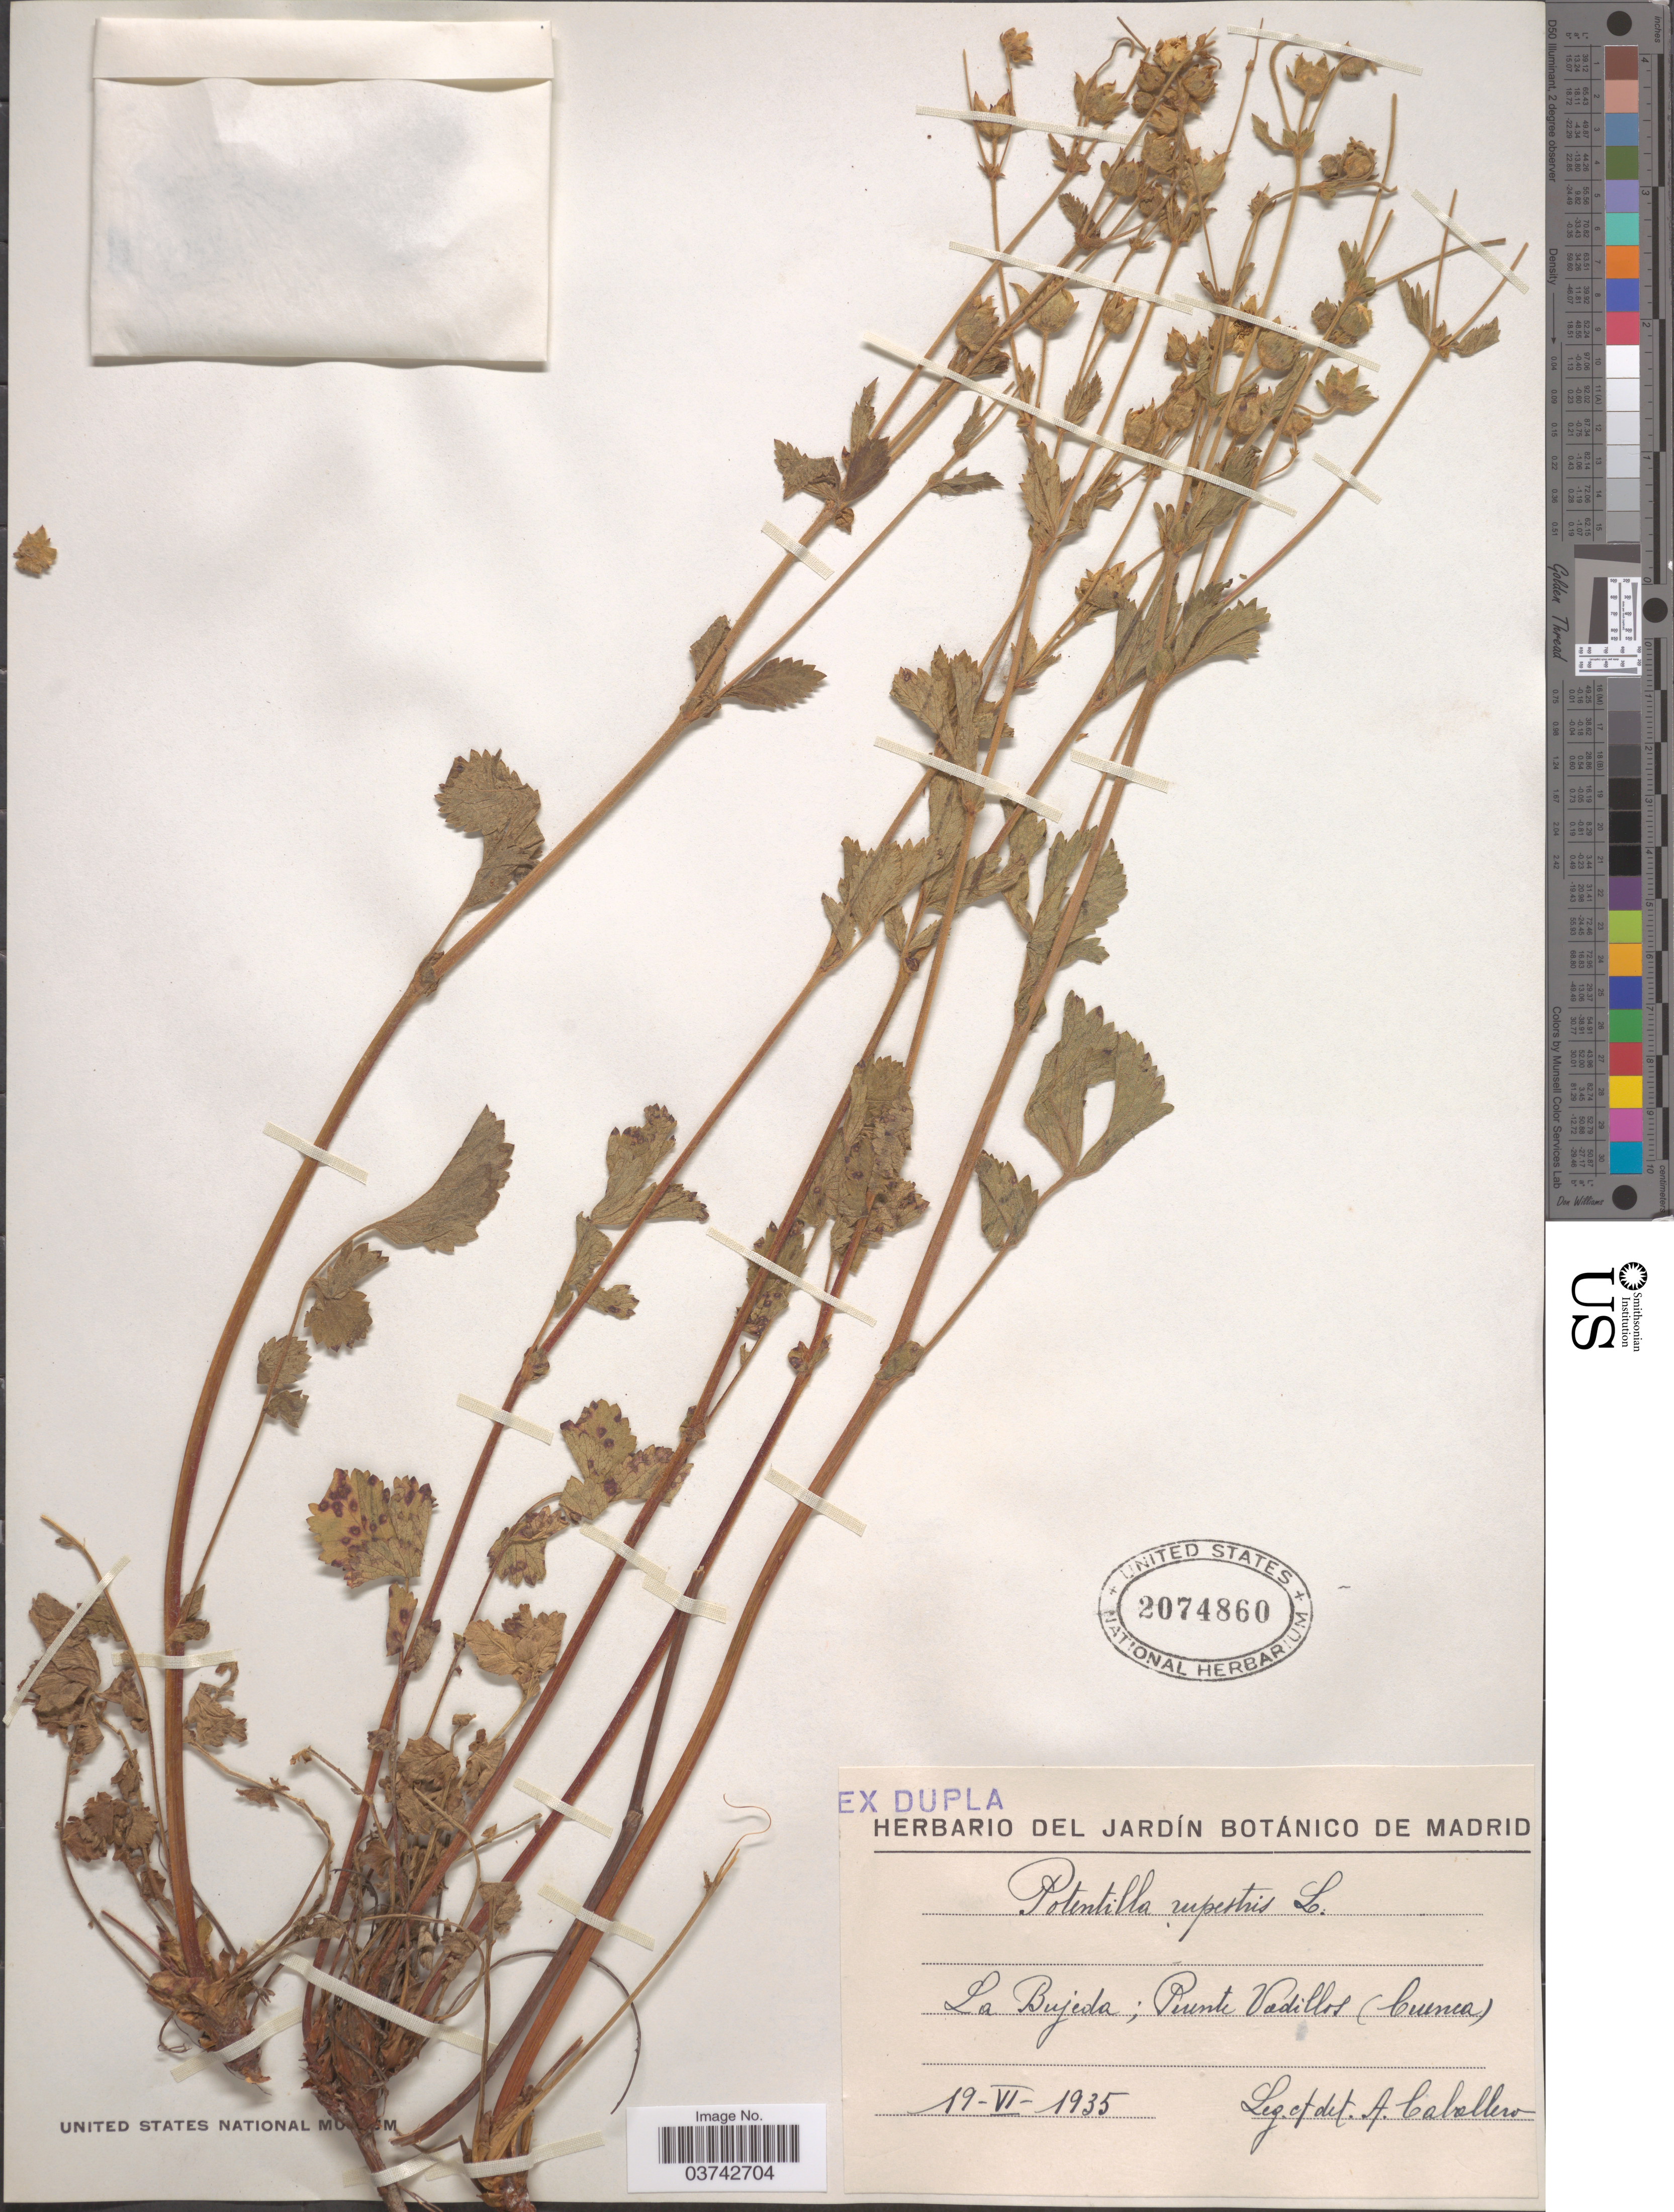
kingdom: Plantae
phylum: Tracheophyta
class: Magnoliopsida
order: Rosales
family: Rosaceae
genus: Drymocallis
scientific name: Drymocallis rupestris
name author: (L.) Soják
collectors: A. Caballero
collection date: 1935-06-19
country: Spain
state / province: Castilla-La Mancha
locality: La Bujeda; Puente Vadillos (Cuenca).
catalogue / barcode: US 2074860